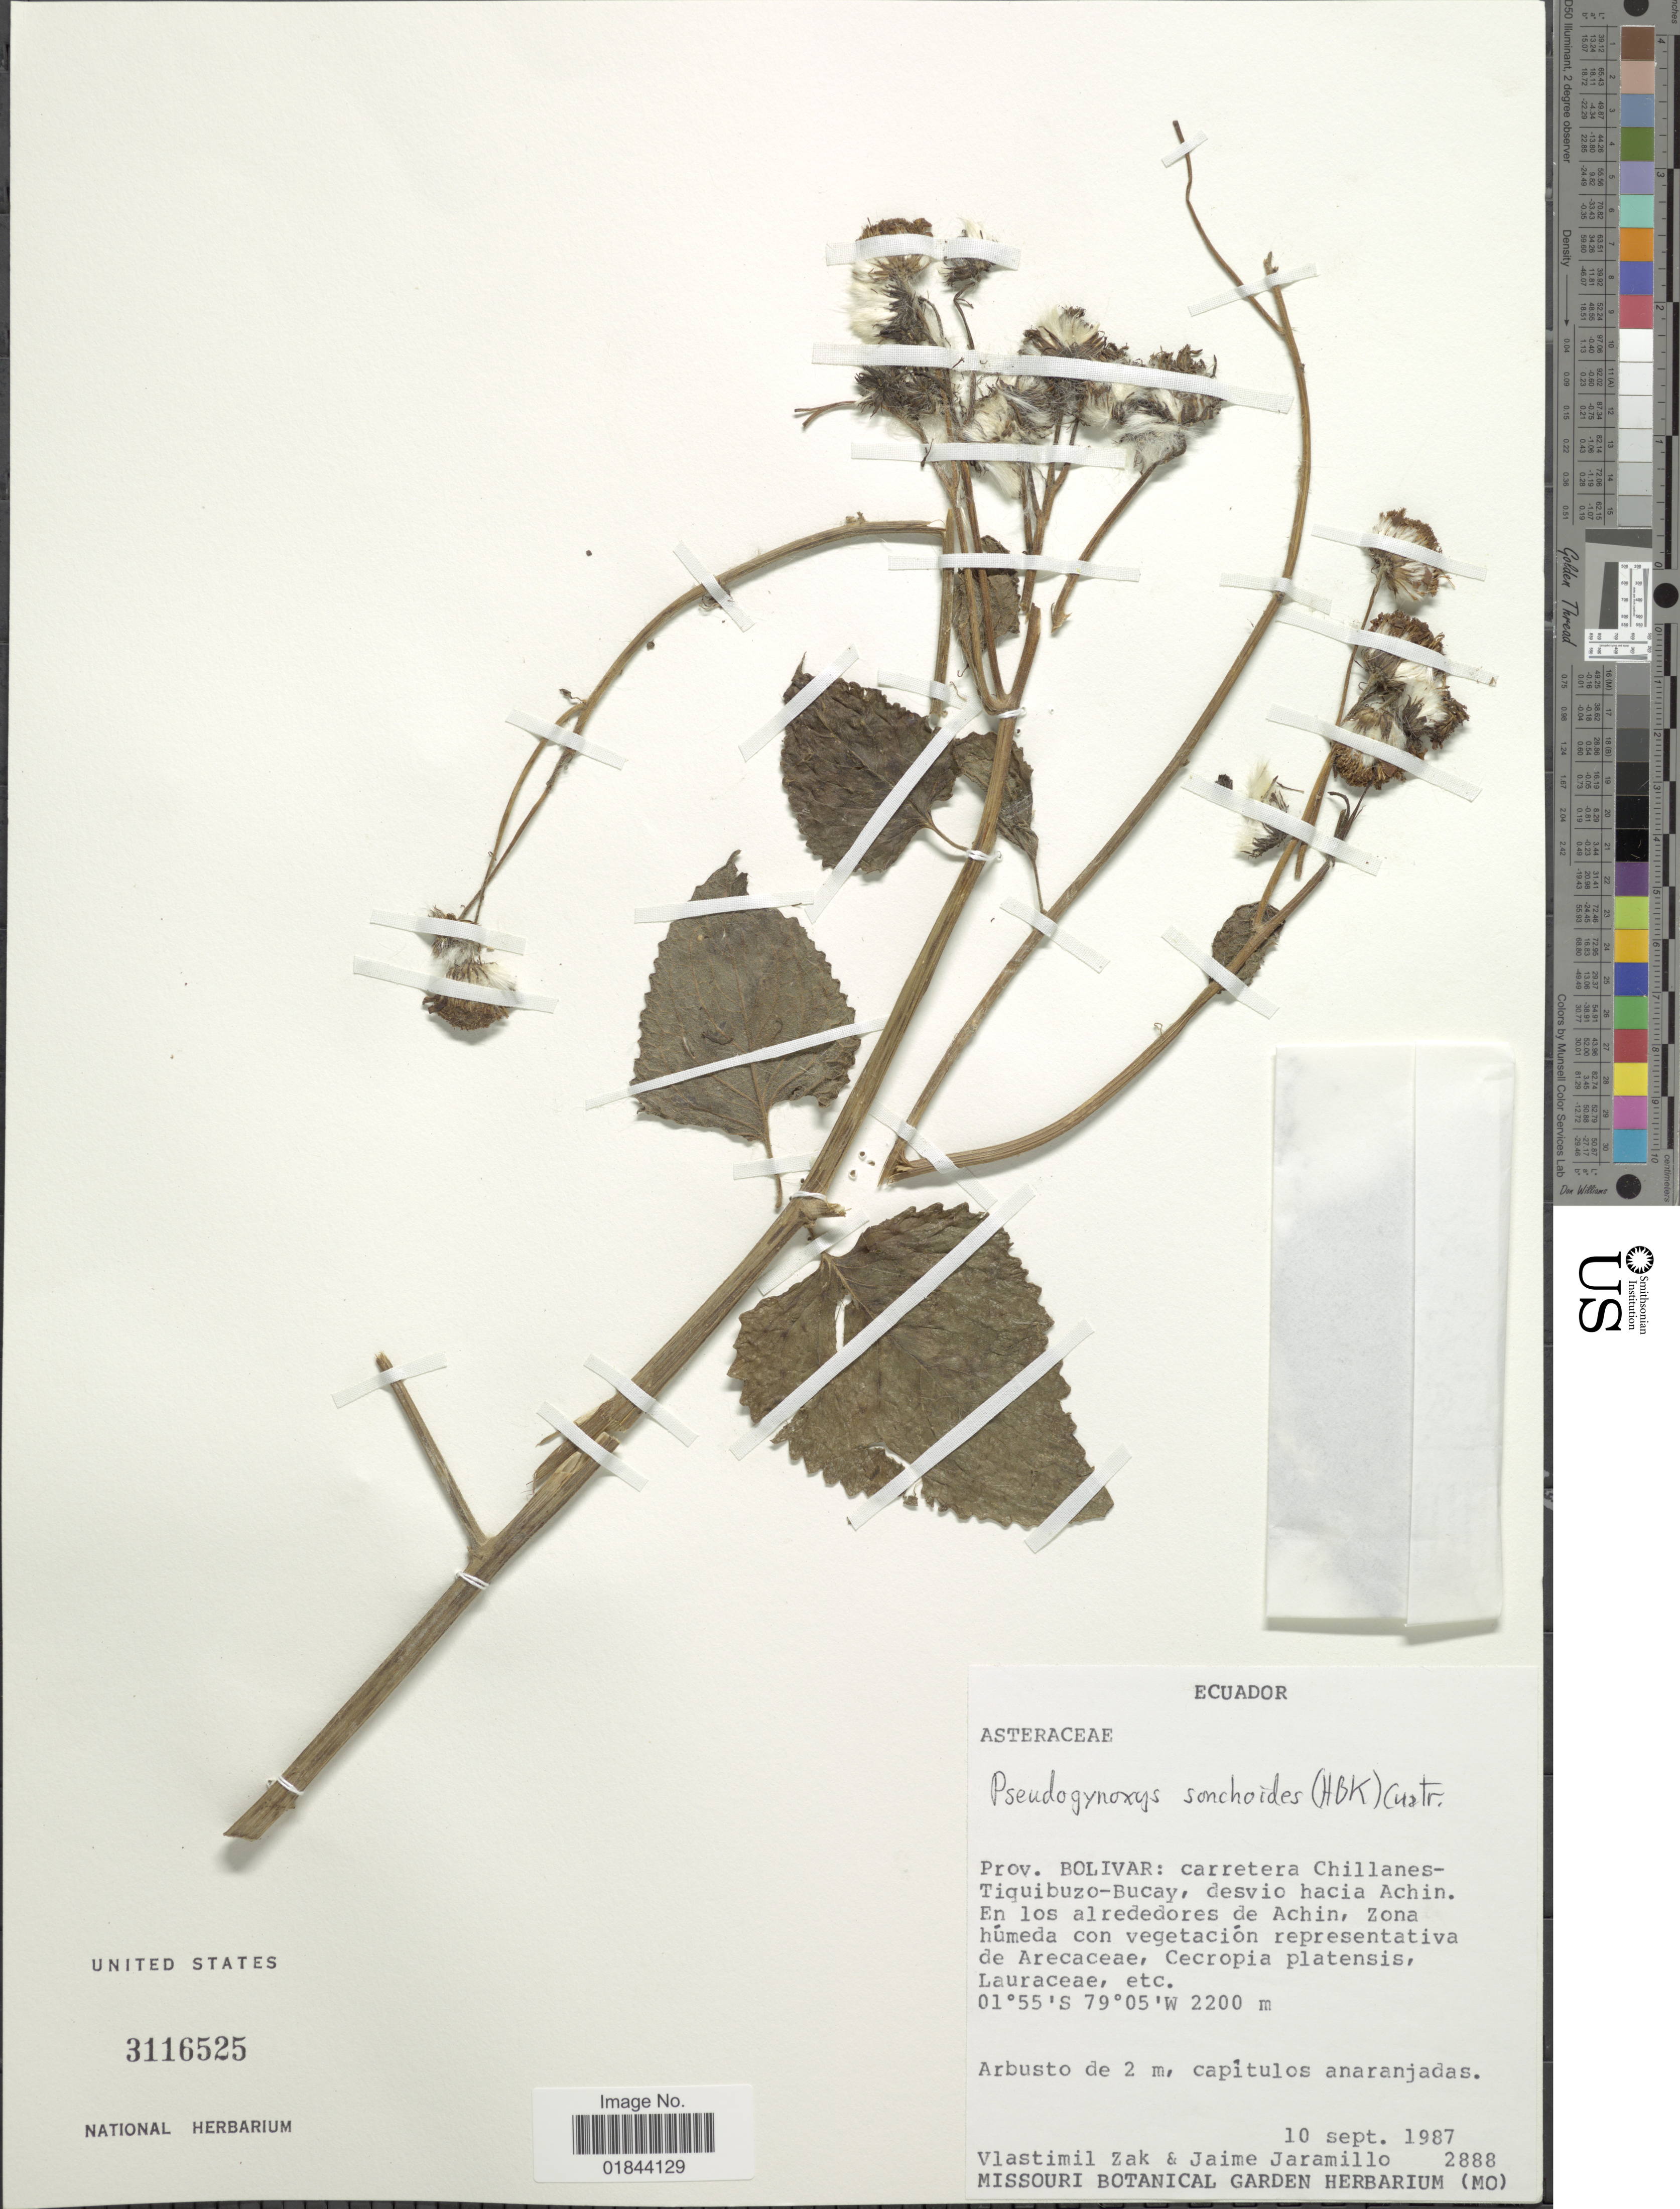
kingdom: Plantae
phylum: Tracheophyta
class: Magnoliopsida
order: Asterales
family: Asteraceae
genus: Pseudogynoxys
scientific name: Pseudogynoxys sonchoides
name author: (Kunth) Cuatrec.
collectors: V. Zak & J. Jaramillo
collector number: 2888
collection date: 1987-09-10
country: Ecuador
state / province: Bolívar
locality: Carretera Chillanes-Tiquibuzo-Bucay, desvio hacia Achin.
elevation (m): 2200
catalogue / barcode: US 3116525